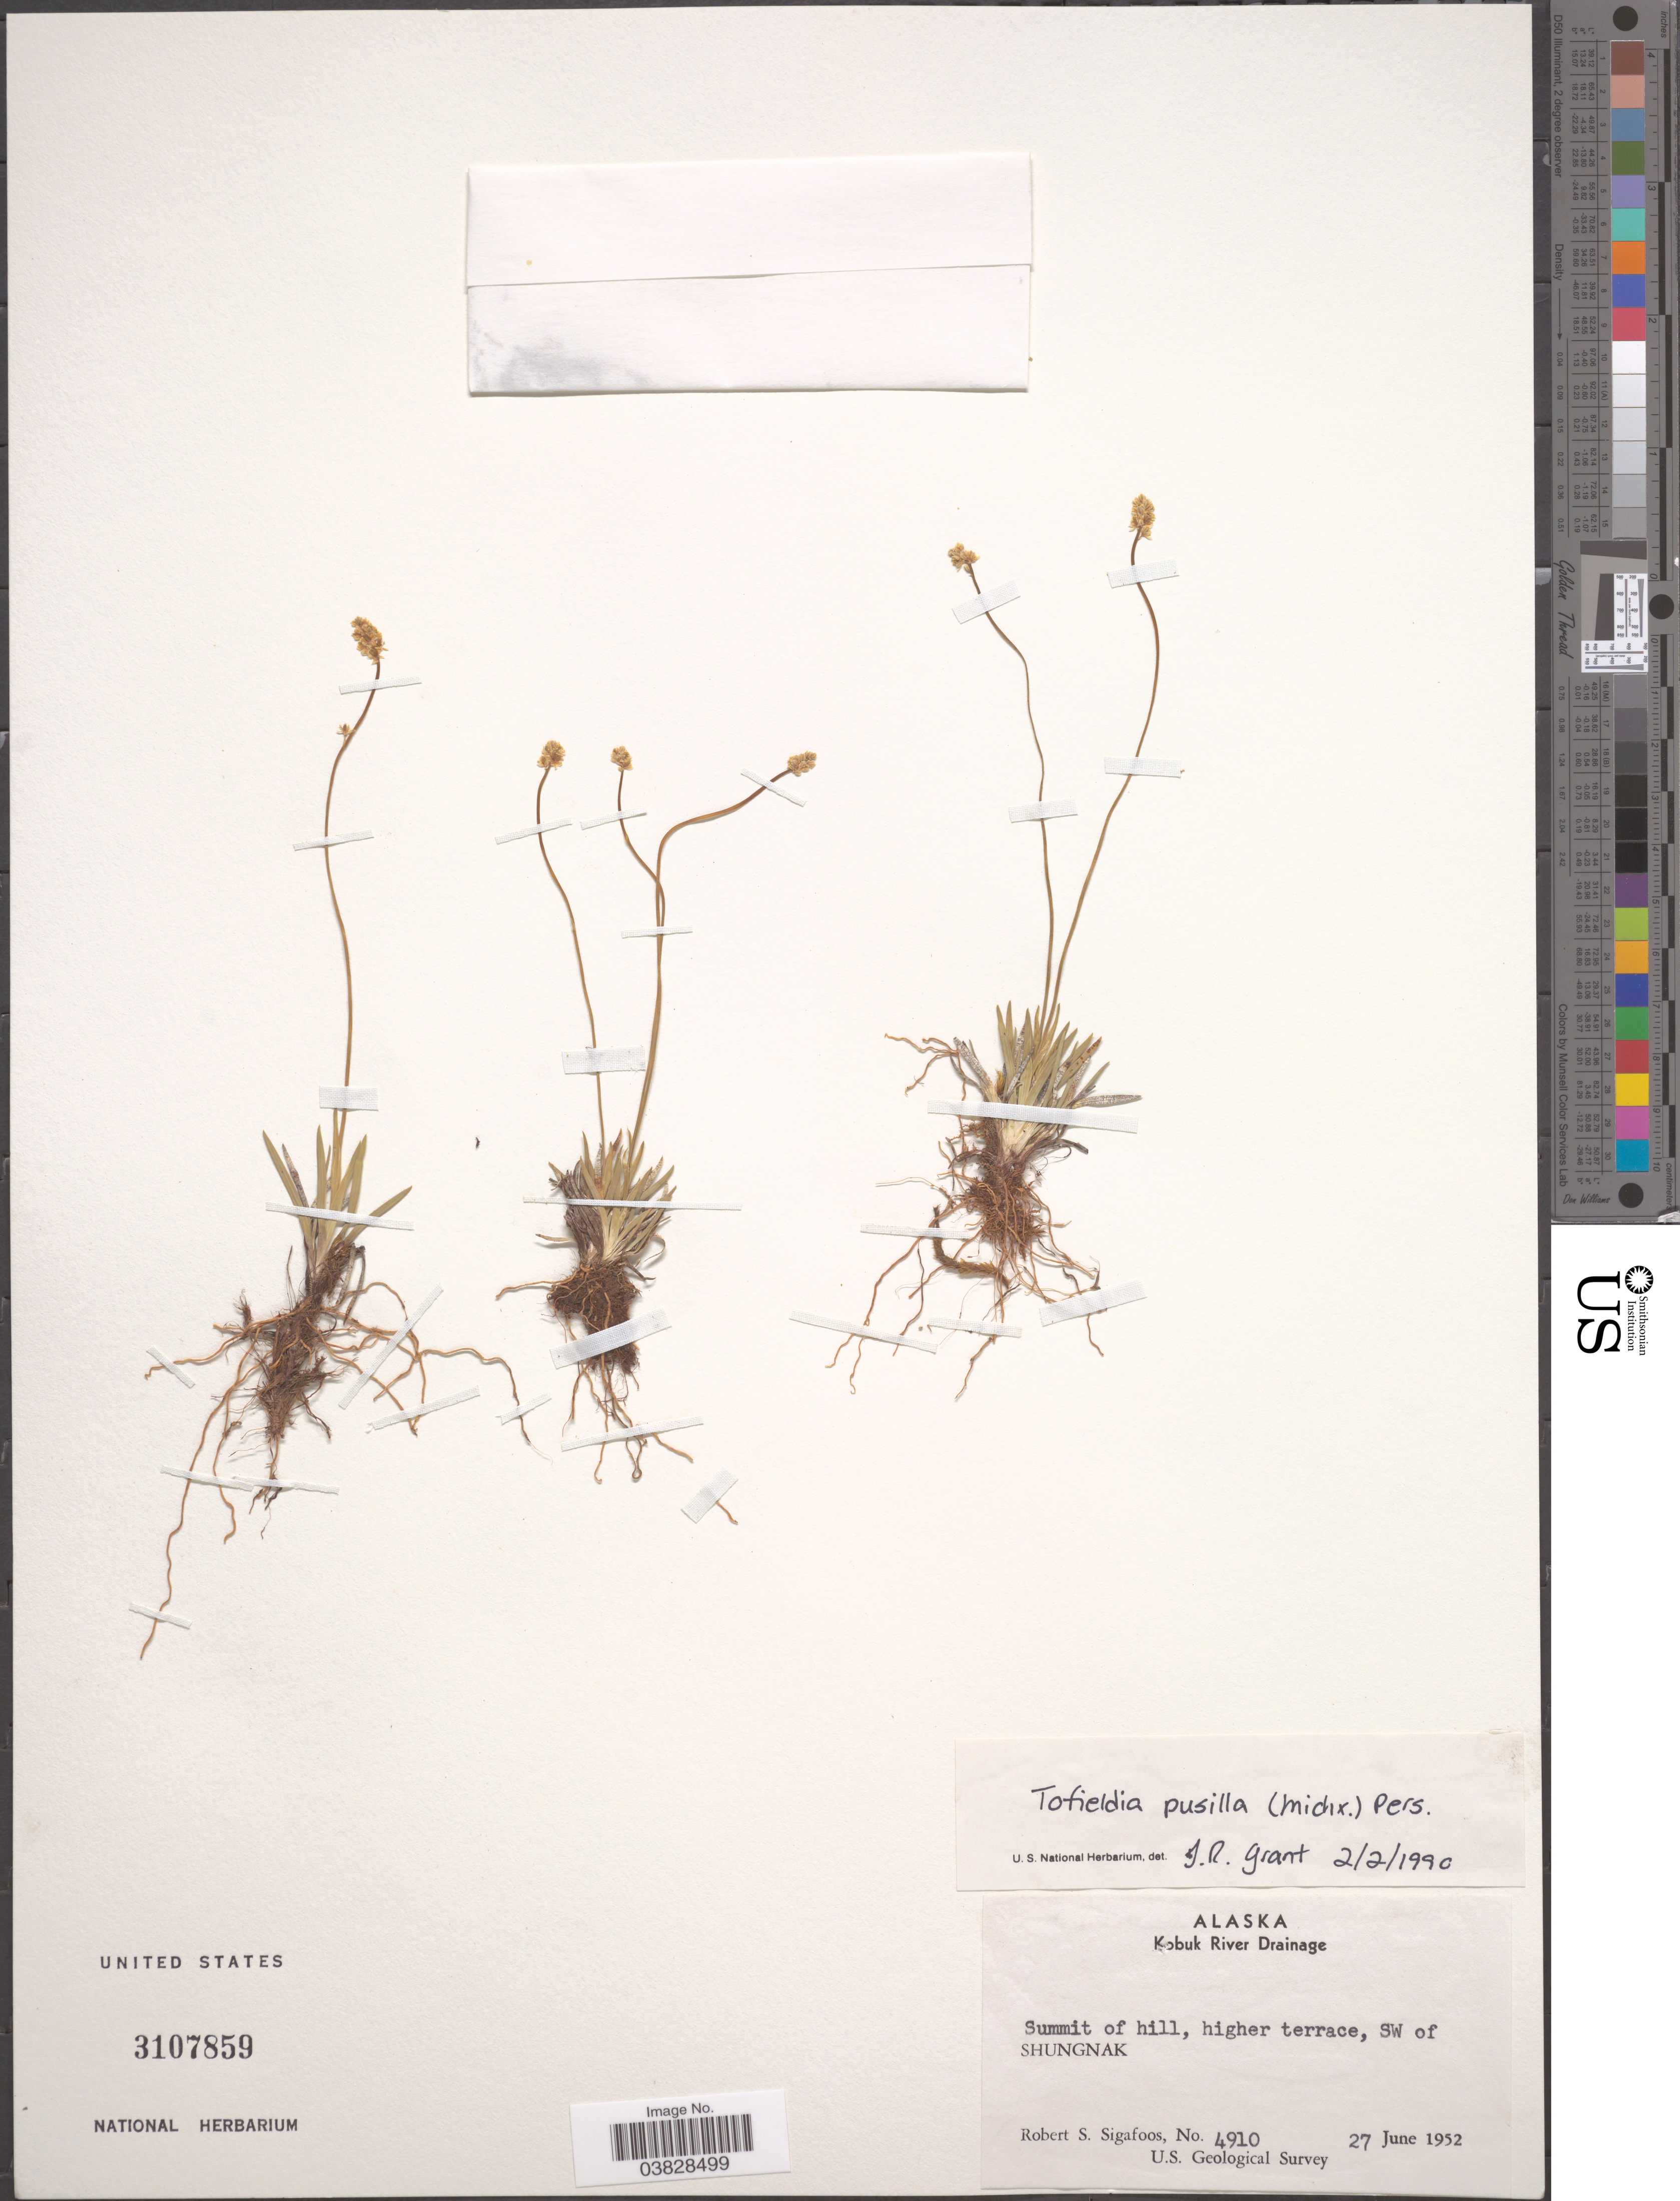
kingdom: Plantae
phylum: Tracheophyta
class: Liliopsida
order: Alismatales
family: Tofieldiaceae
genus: Tofieldia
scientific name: Tofieldia pusilla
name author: (Michx.) Pers.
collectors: R. Sigafoos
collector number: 4910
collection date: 1952-06-27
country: United States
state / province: Alaska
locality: Kobuk River Drainage. Summit of hill, higher terrace, SW of Shungnak.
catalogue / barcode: US 3107859